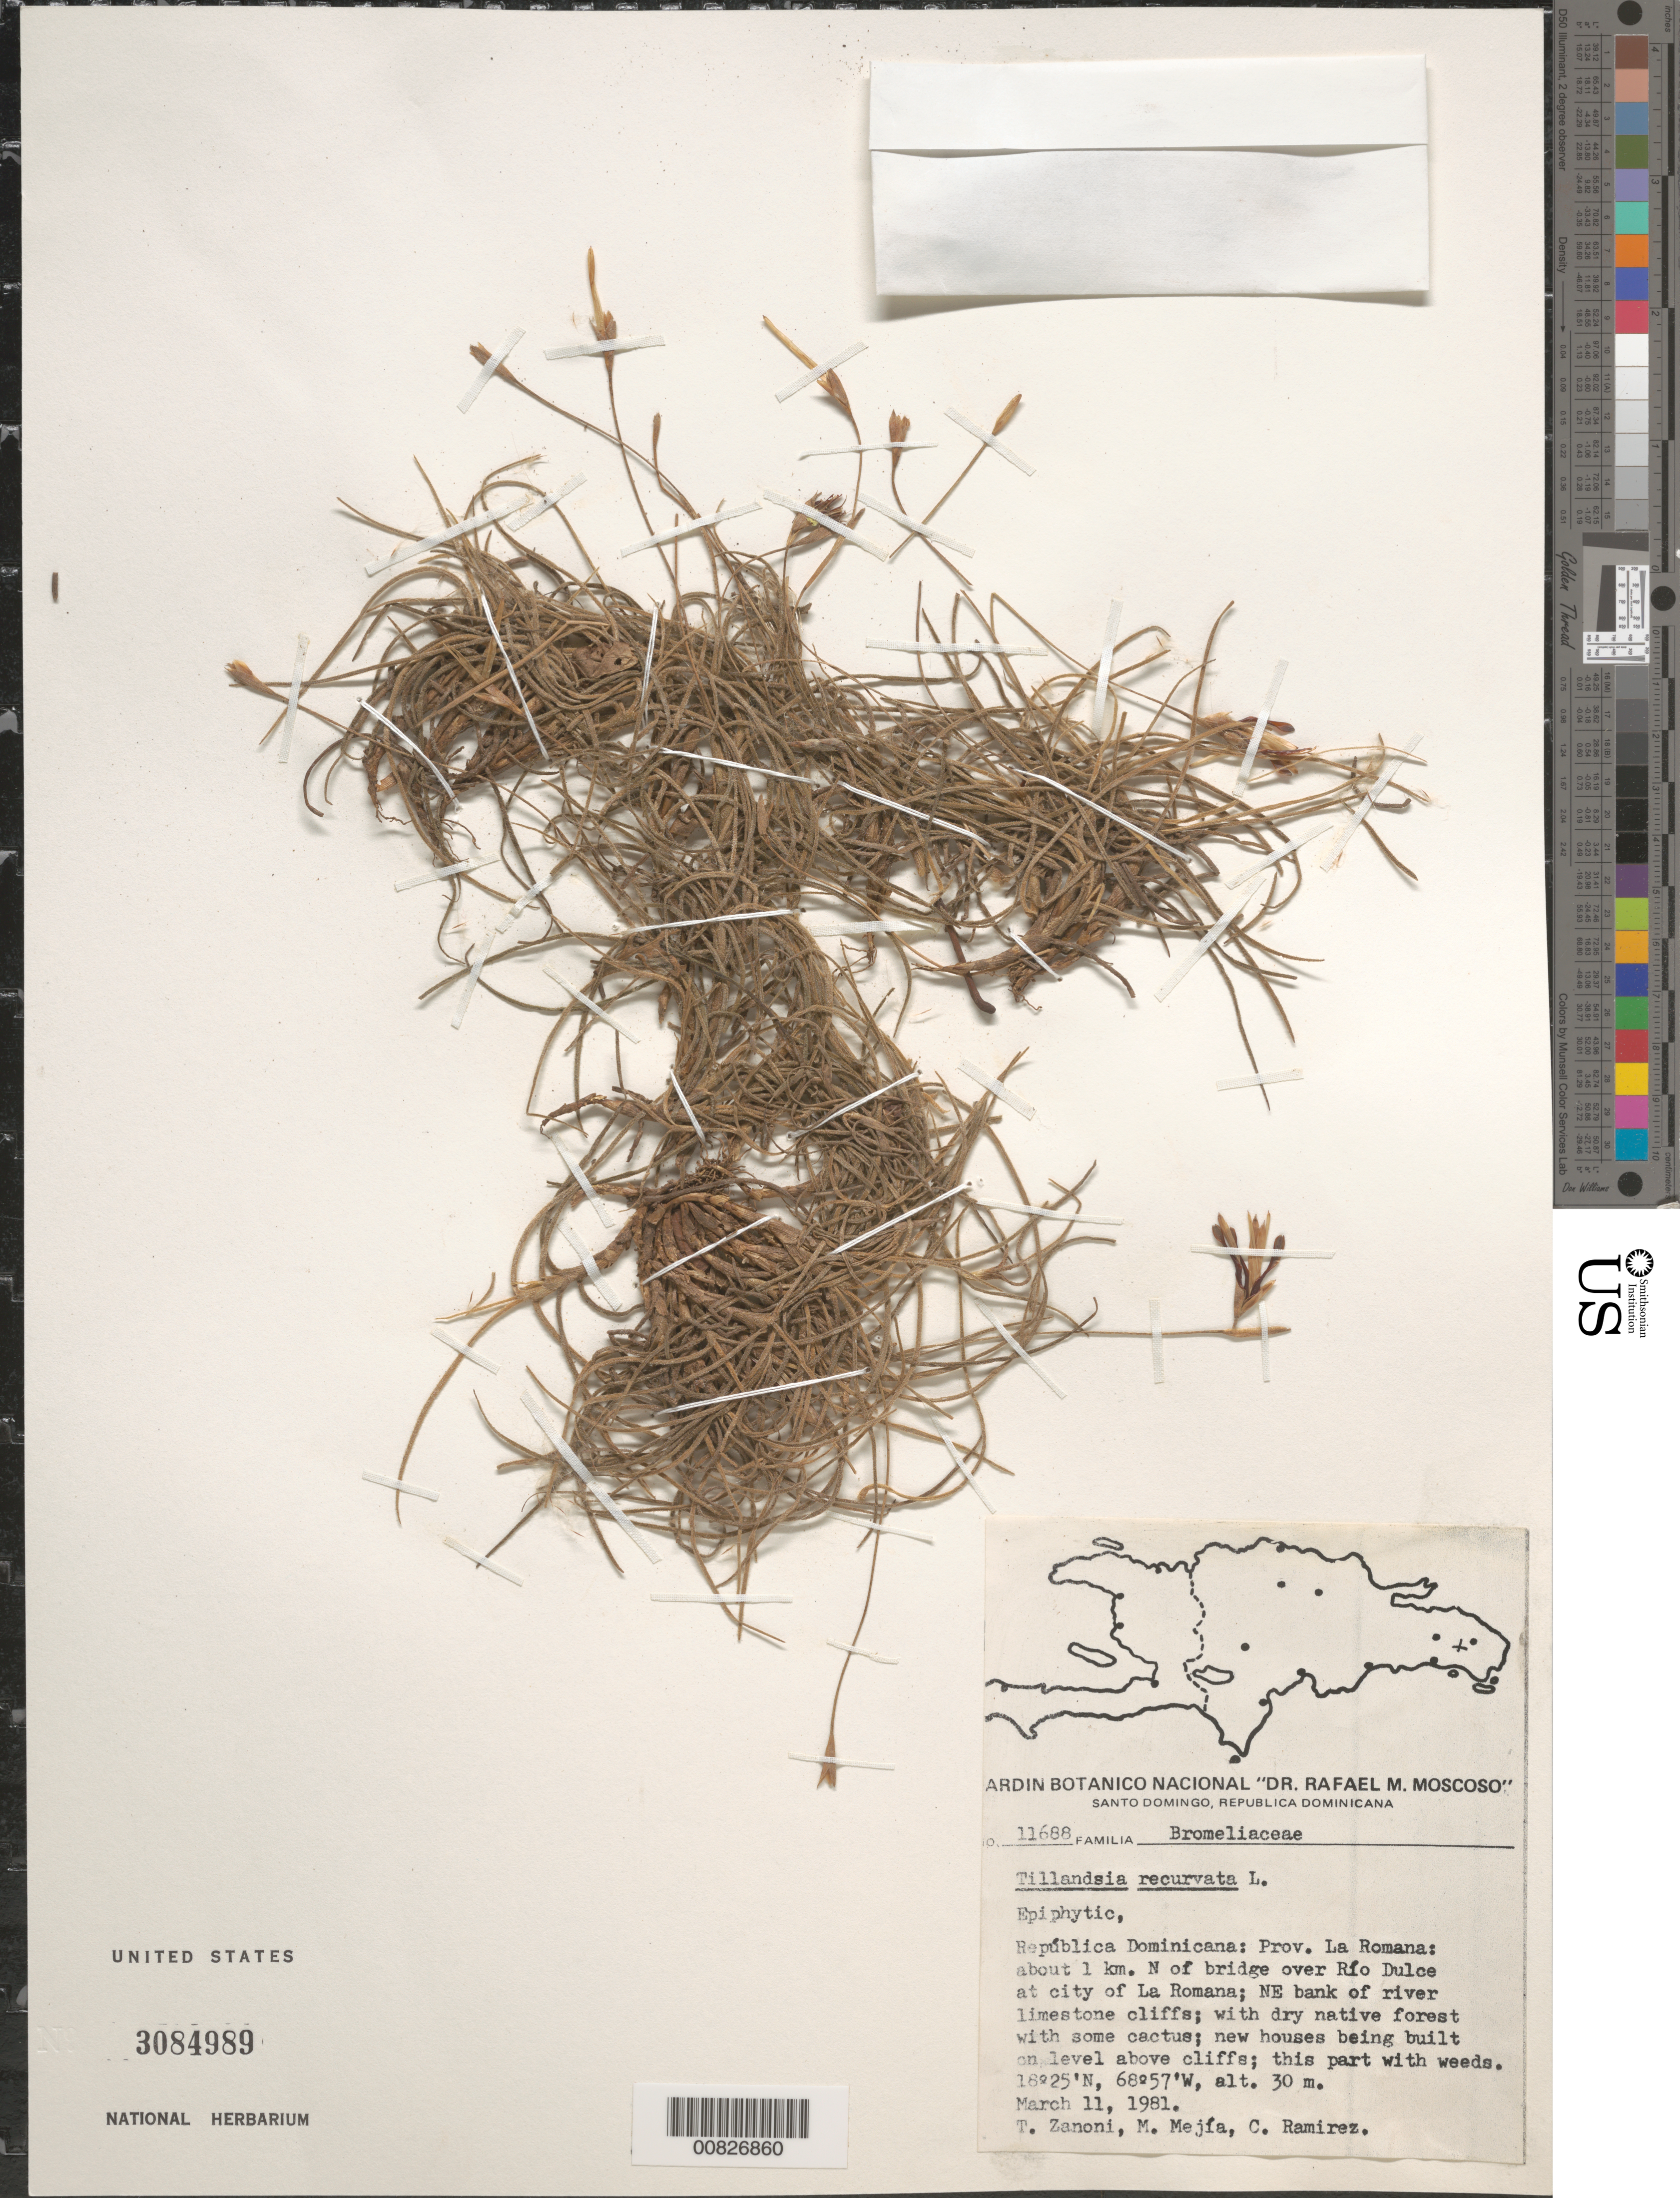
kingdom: Plantae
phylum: Tracheophyta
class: Liliopsida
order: Poales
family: Bromeliaceae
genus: Tillandsia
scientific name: Tillandsia recurvata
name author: L.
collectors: T. A. Zanoni, M. Mejia & C. Ramirez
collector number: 11688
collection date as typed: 11 Mar 1981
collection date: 1981-03-11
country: Dominican Republic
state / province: La Romana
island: Hispaniola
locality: About 1 km. N of bridge over Río Dulce at city of La Romana; NE bank of river.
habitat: Limestone cliffs; with dry native forest with some cactus; new houses being built on level above cliffs; this part with weeds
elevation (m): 30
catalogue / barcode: US 3084989